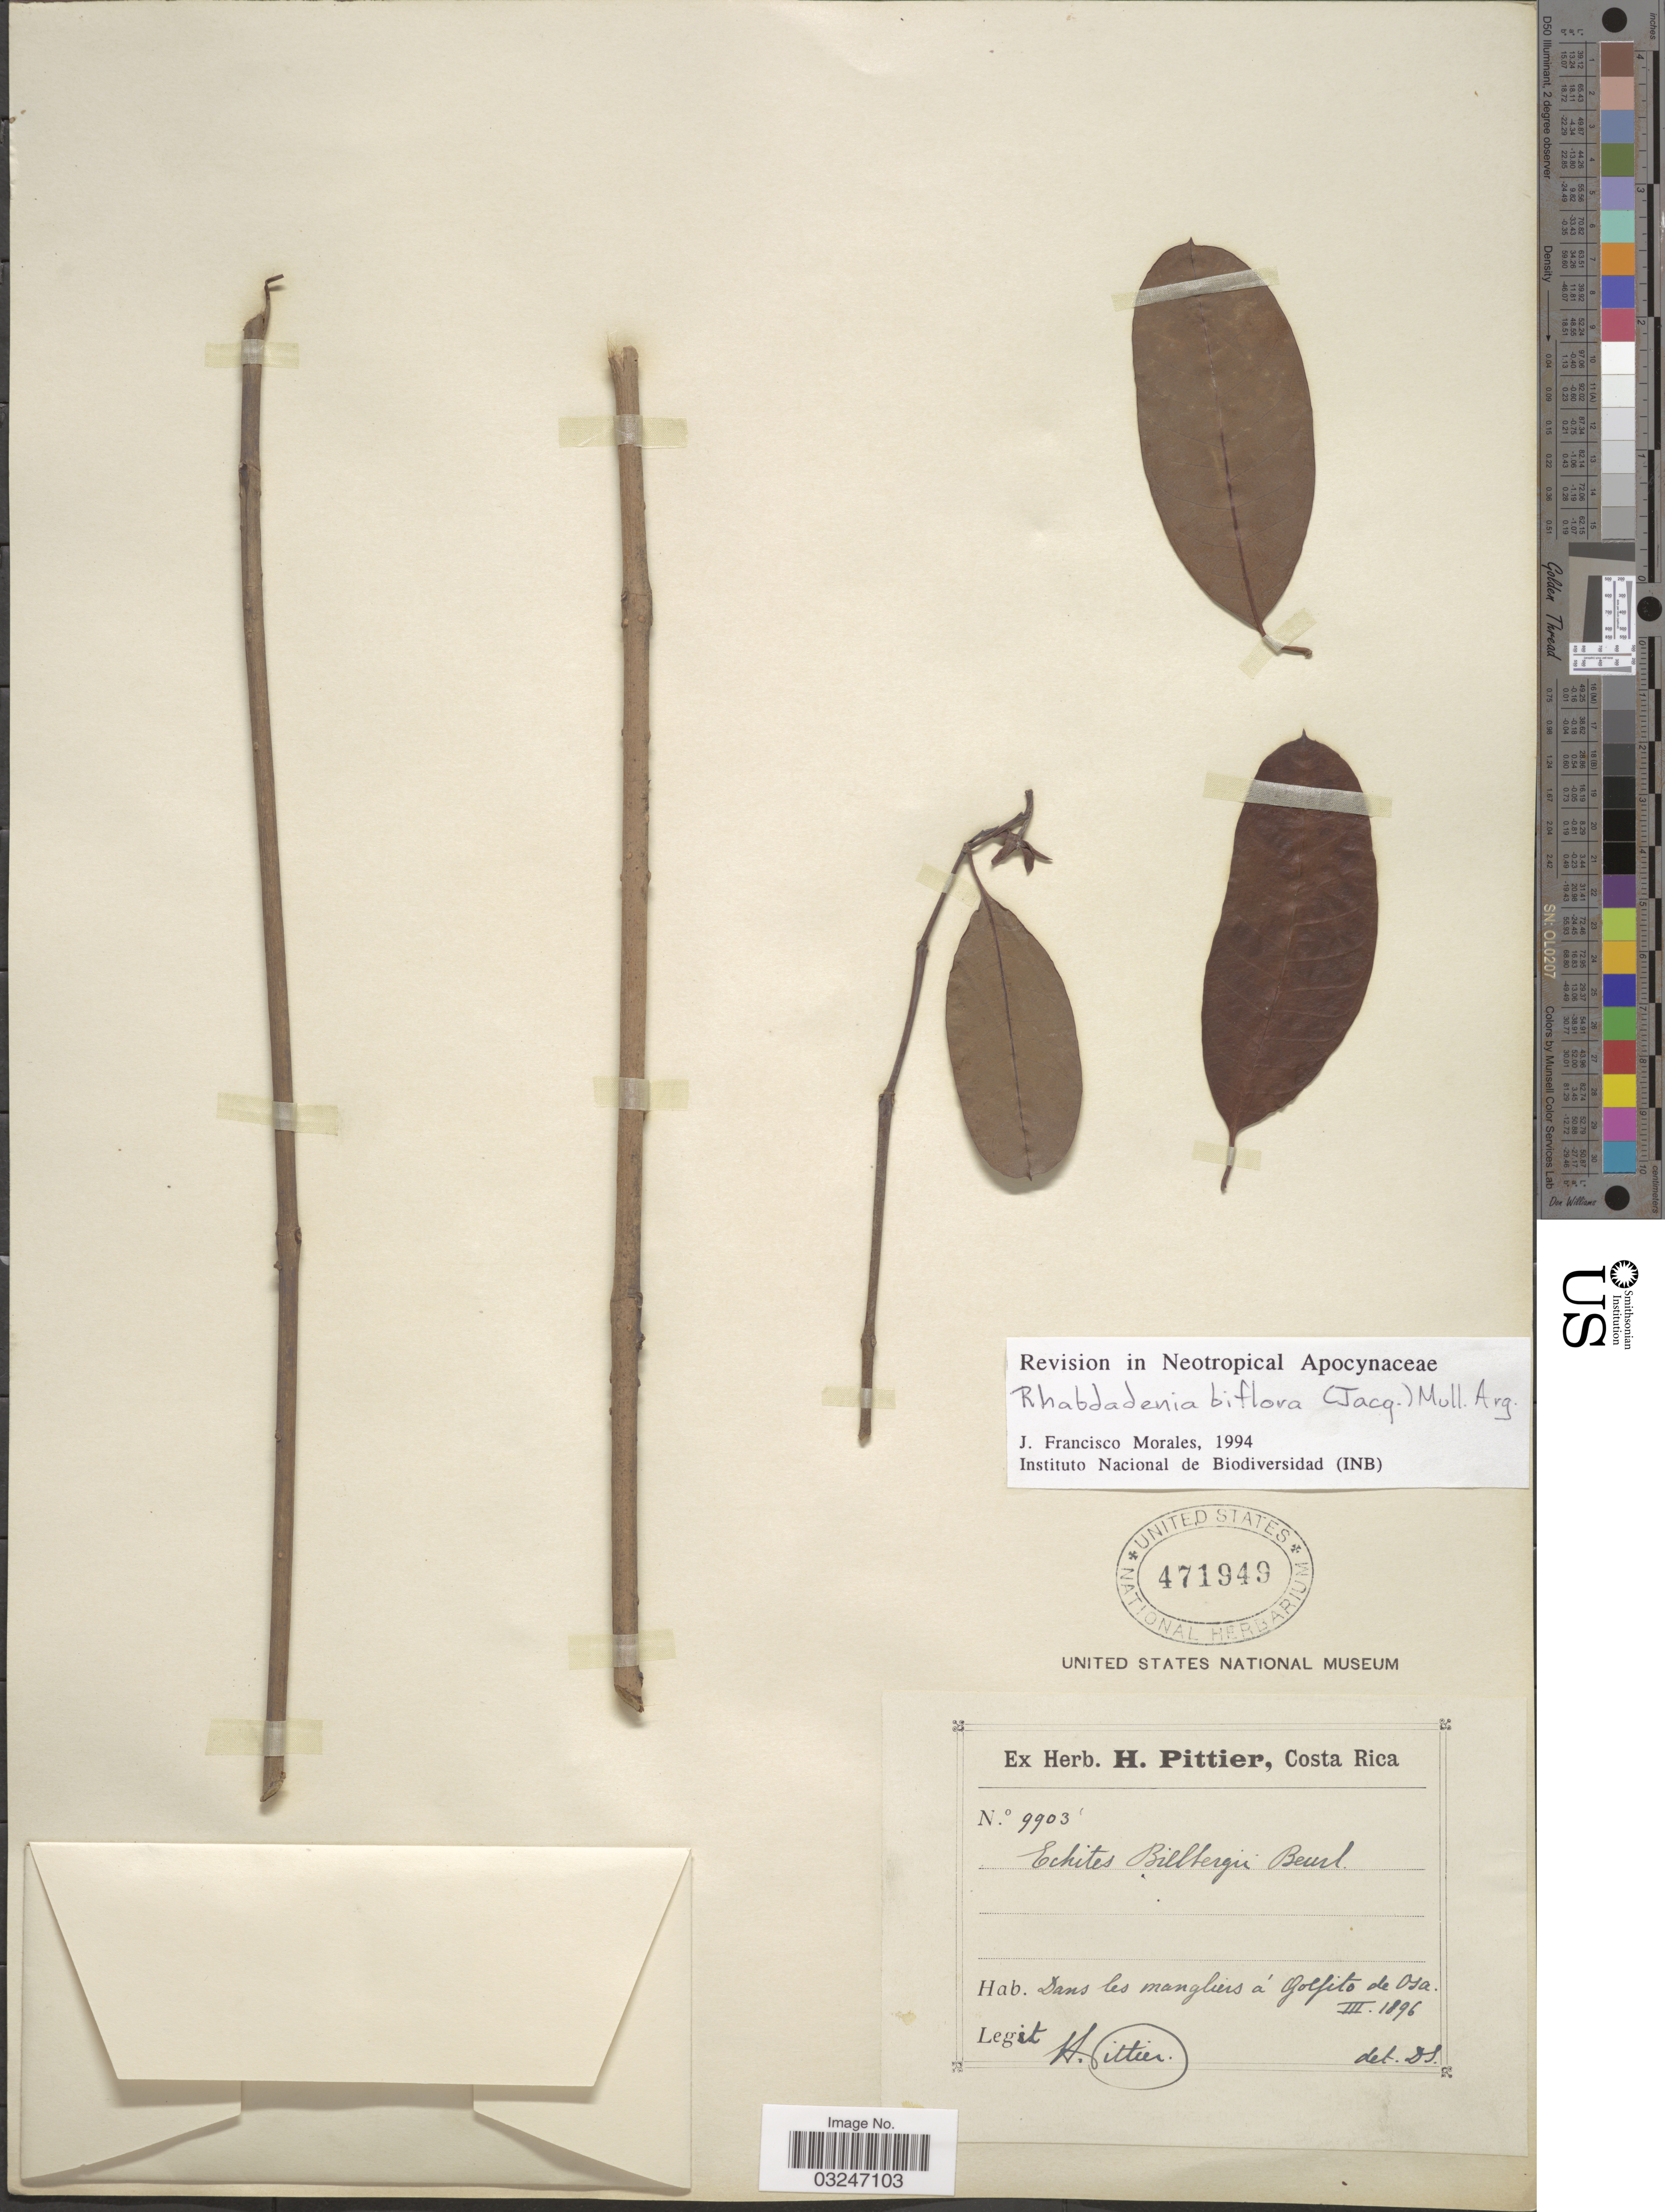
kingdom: Plantae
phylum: Tracheophyta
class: Magnoliopsida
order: Gentianales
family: Apocynaceae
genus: Rhabdadenia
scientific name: Rhabdadenia paludosa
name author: (Vahl) Miers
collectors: H. F. Pittier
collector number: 9903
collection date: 1896-03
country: Costa Rica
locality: Dans les mangliers á Golfito de Osa.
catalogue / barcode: US 471949